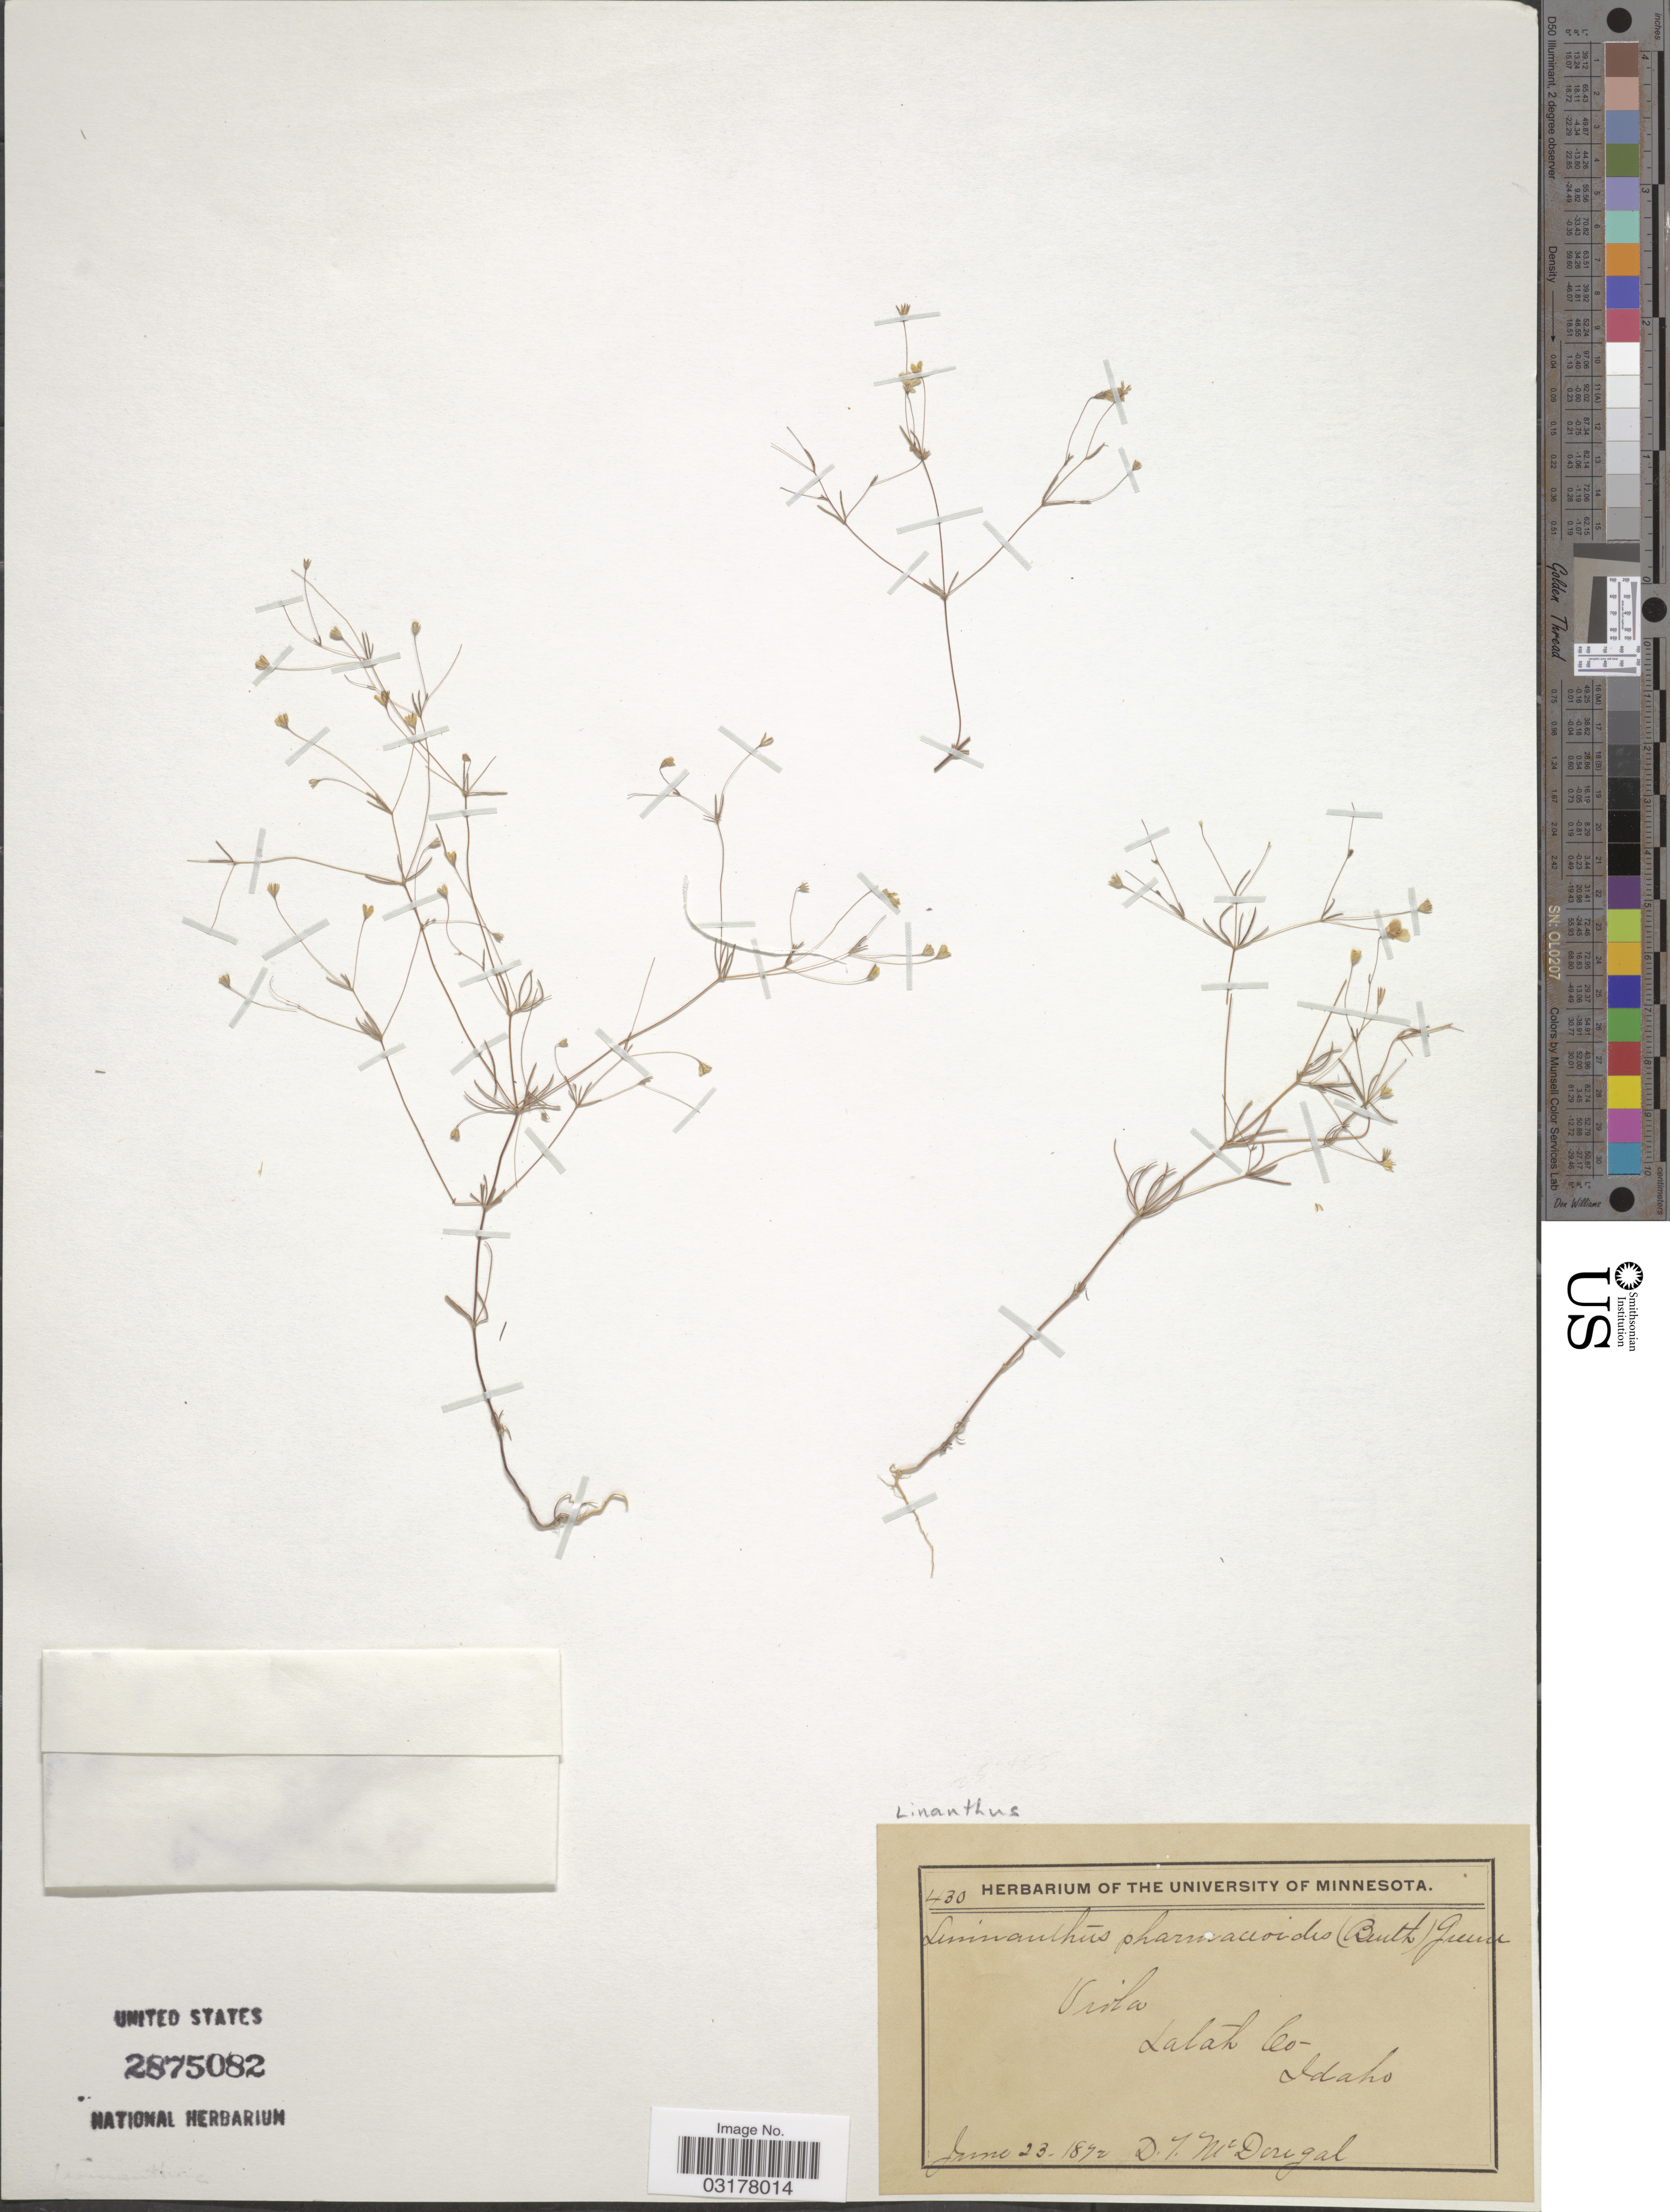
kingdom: Plantae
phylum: Tracheophyta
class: Magnoliopsida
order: Ericales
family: Polemoniaceae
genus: Leptosiphon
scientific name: Leptosiphon liniflorus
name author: (Benth.) J.M. Porter & L.A. Johnson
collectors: D. McDougal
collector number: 430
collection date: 1872-06-23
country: United States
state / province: Idaho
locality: Viola, Latah Co.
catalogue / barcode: US 2875082